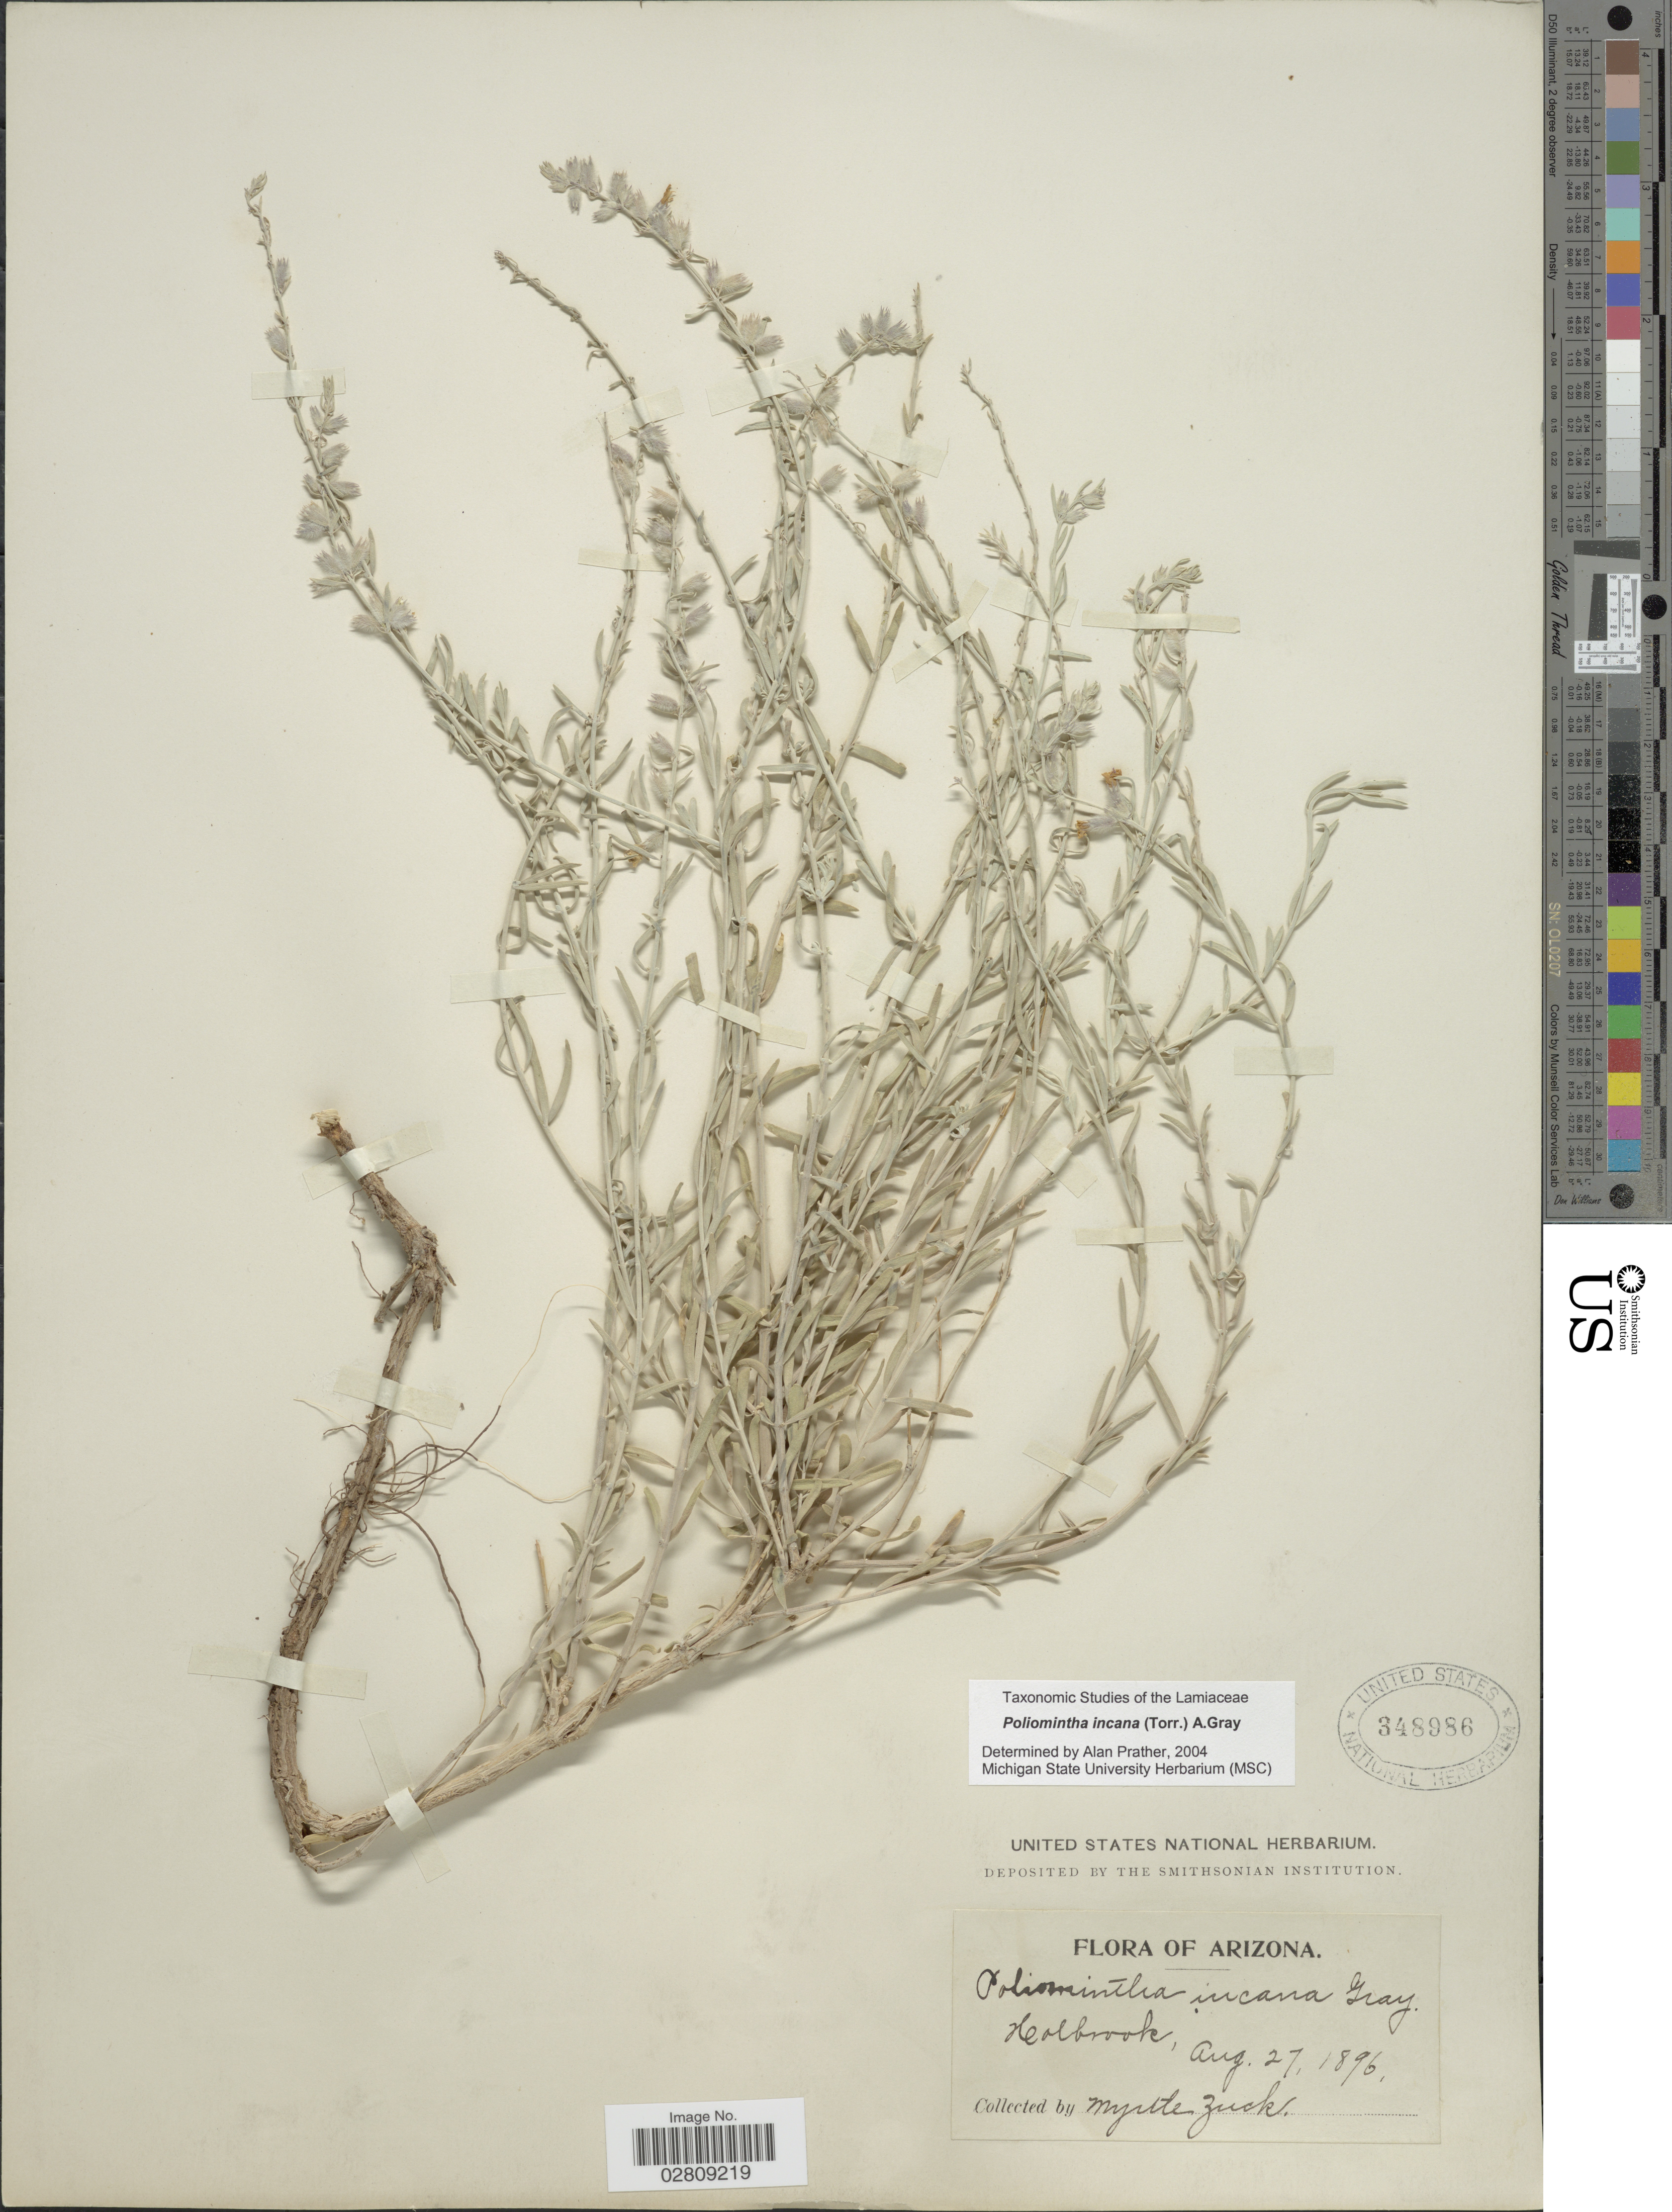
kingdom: Plantae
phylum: Tracheophyta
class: Magnoliopsida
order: Lamiales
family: Lamiaceae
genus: Poliomintha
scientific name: Poliomintha incana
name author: (Torr.) A. Gray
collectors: M. Zuck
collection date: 1896-08-27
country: United States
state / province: Arizona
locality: Holbrook.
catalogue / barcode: US 348986